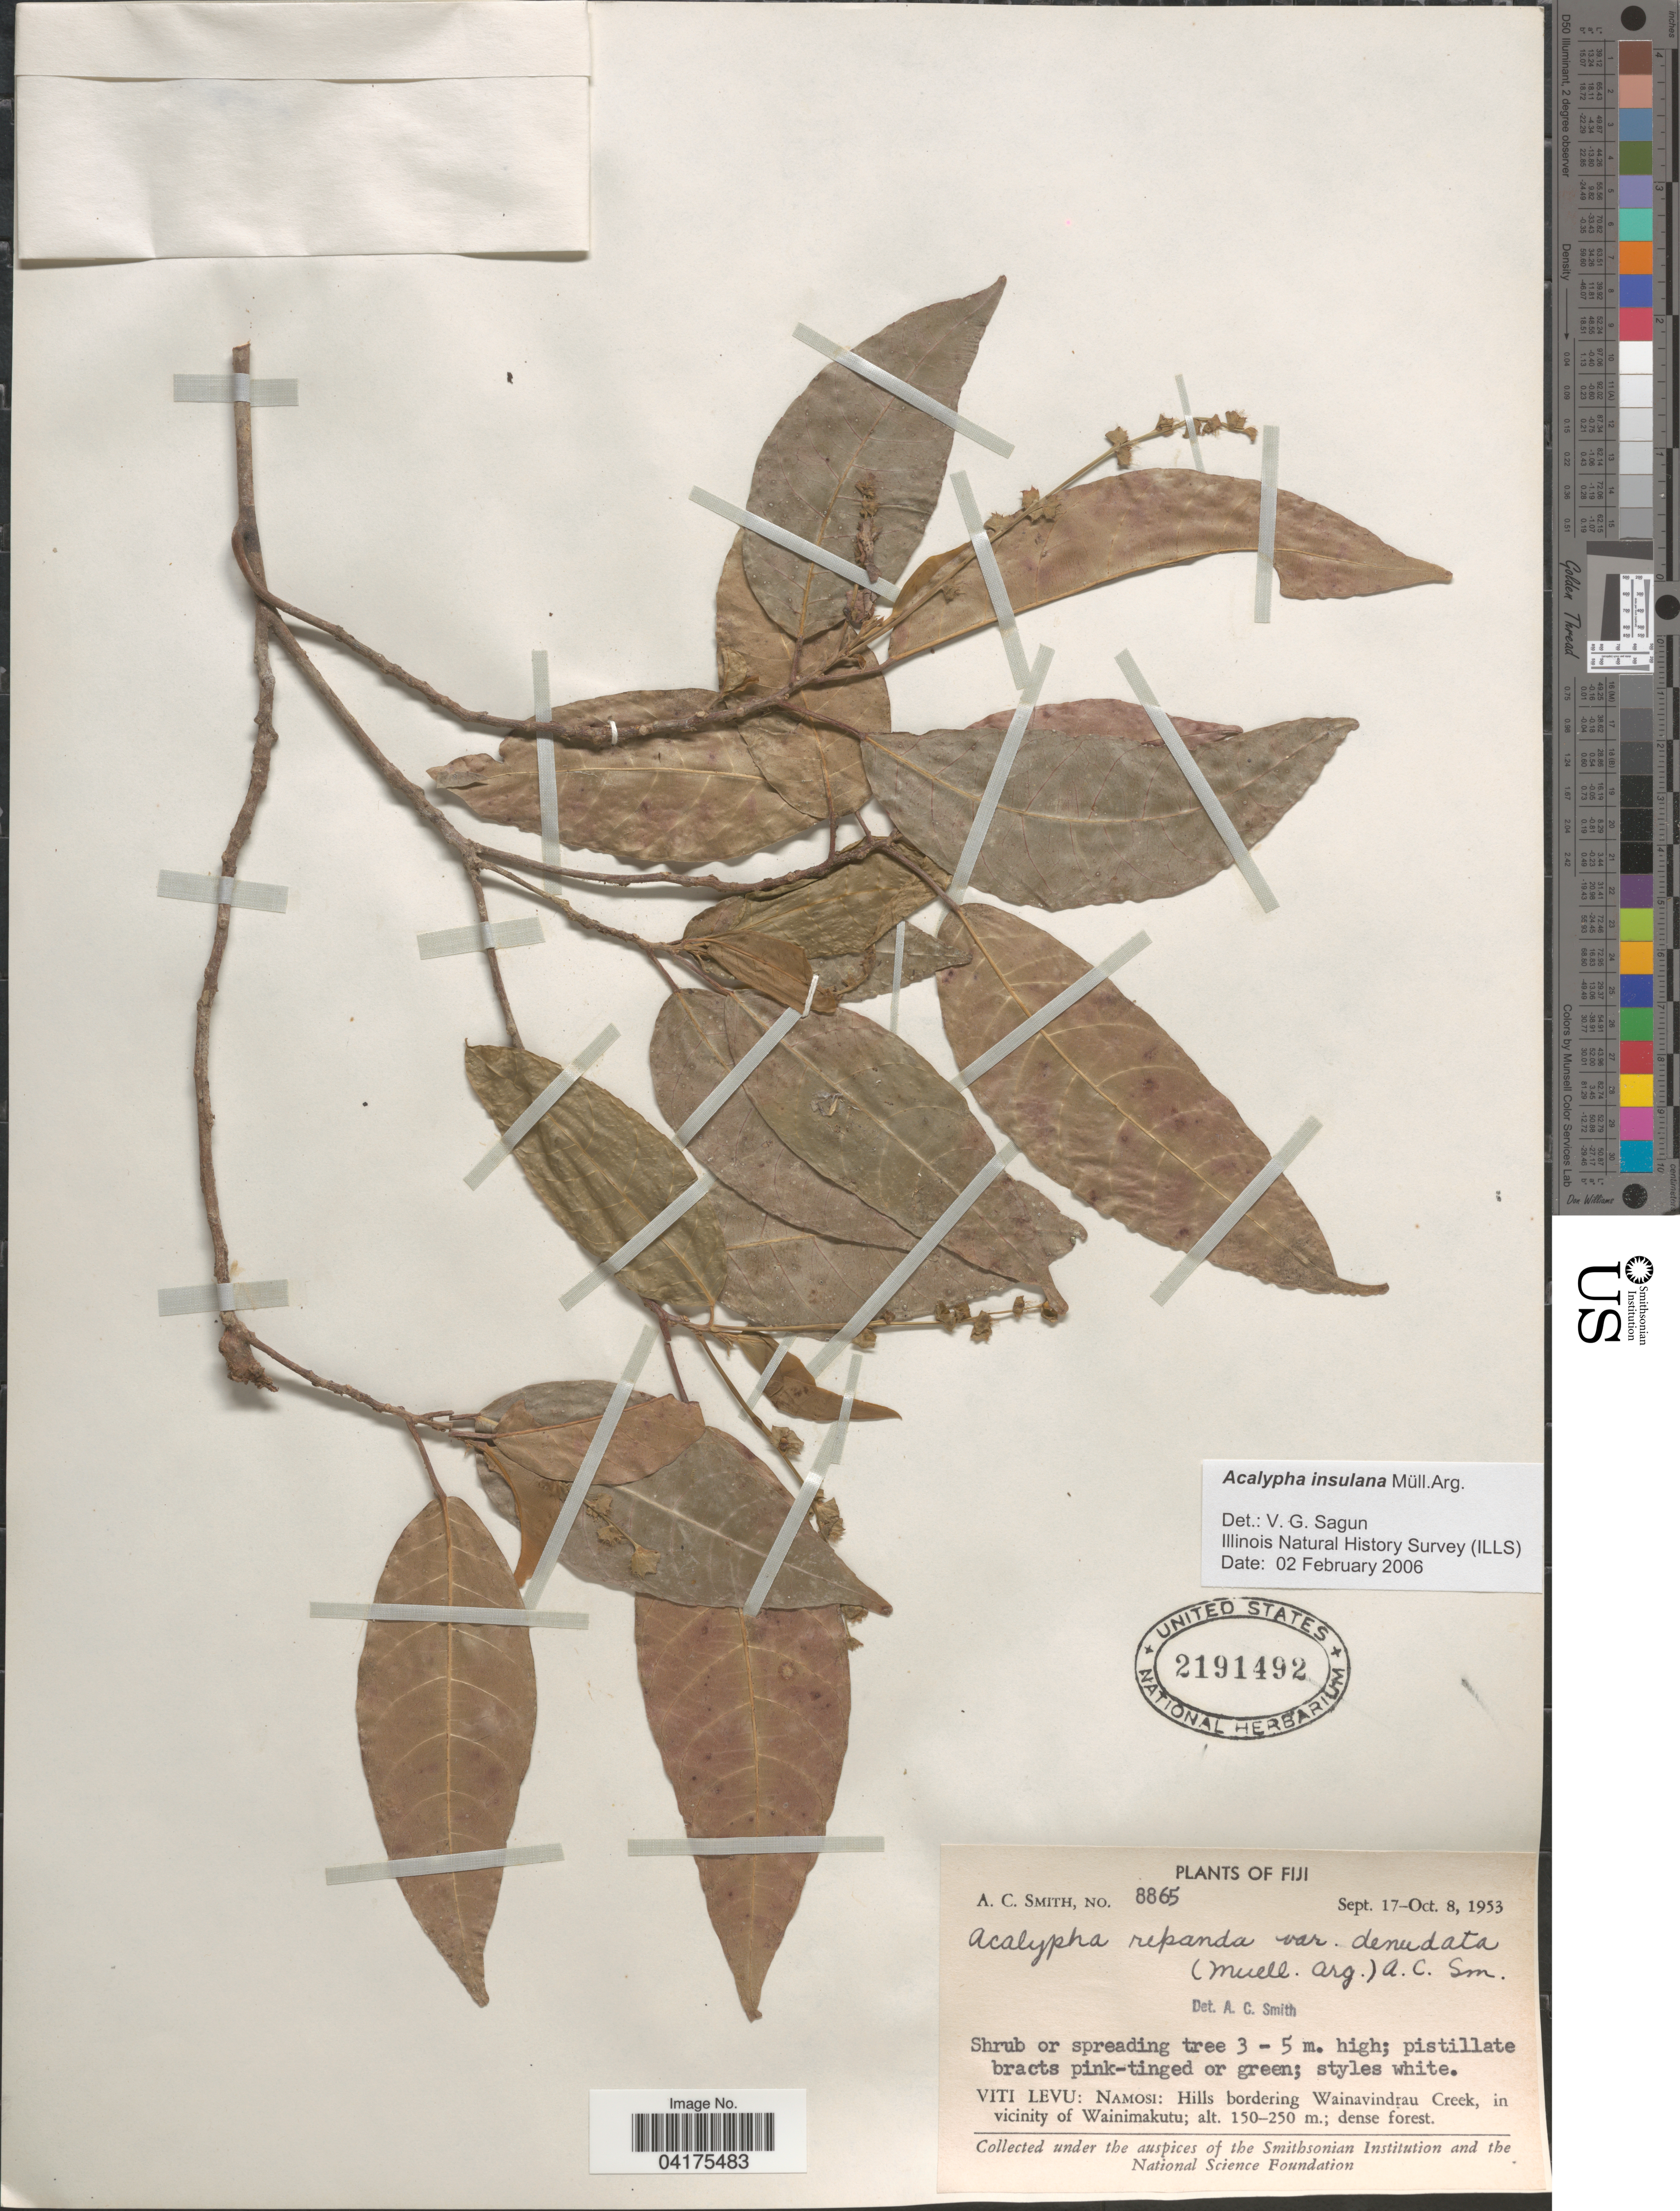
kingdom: Plantae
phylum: Tracheophyta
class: Magnoliopsida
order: Malpighiales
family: Euphorbiaceae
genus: Acalypha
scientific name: Acalypha insulana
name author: Müll. Arg.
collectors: A. C. Smith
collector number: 8865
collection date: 1953-09-17/1953-10-08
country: Fiji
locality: Viti Levu: Namosi: Hills bordering Wainavindrau Creek, in vicinity of Wainimakutu.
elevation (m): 150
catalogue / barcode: US 2191492